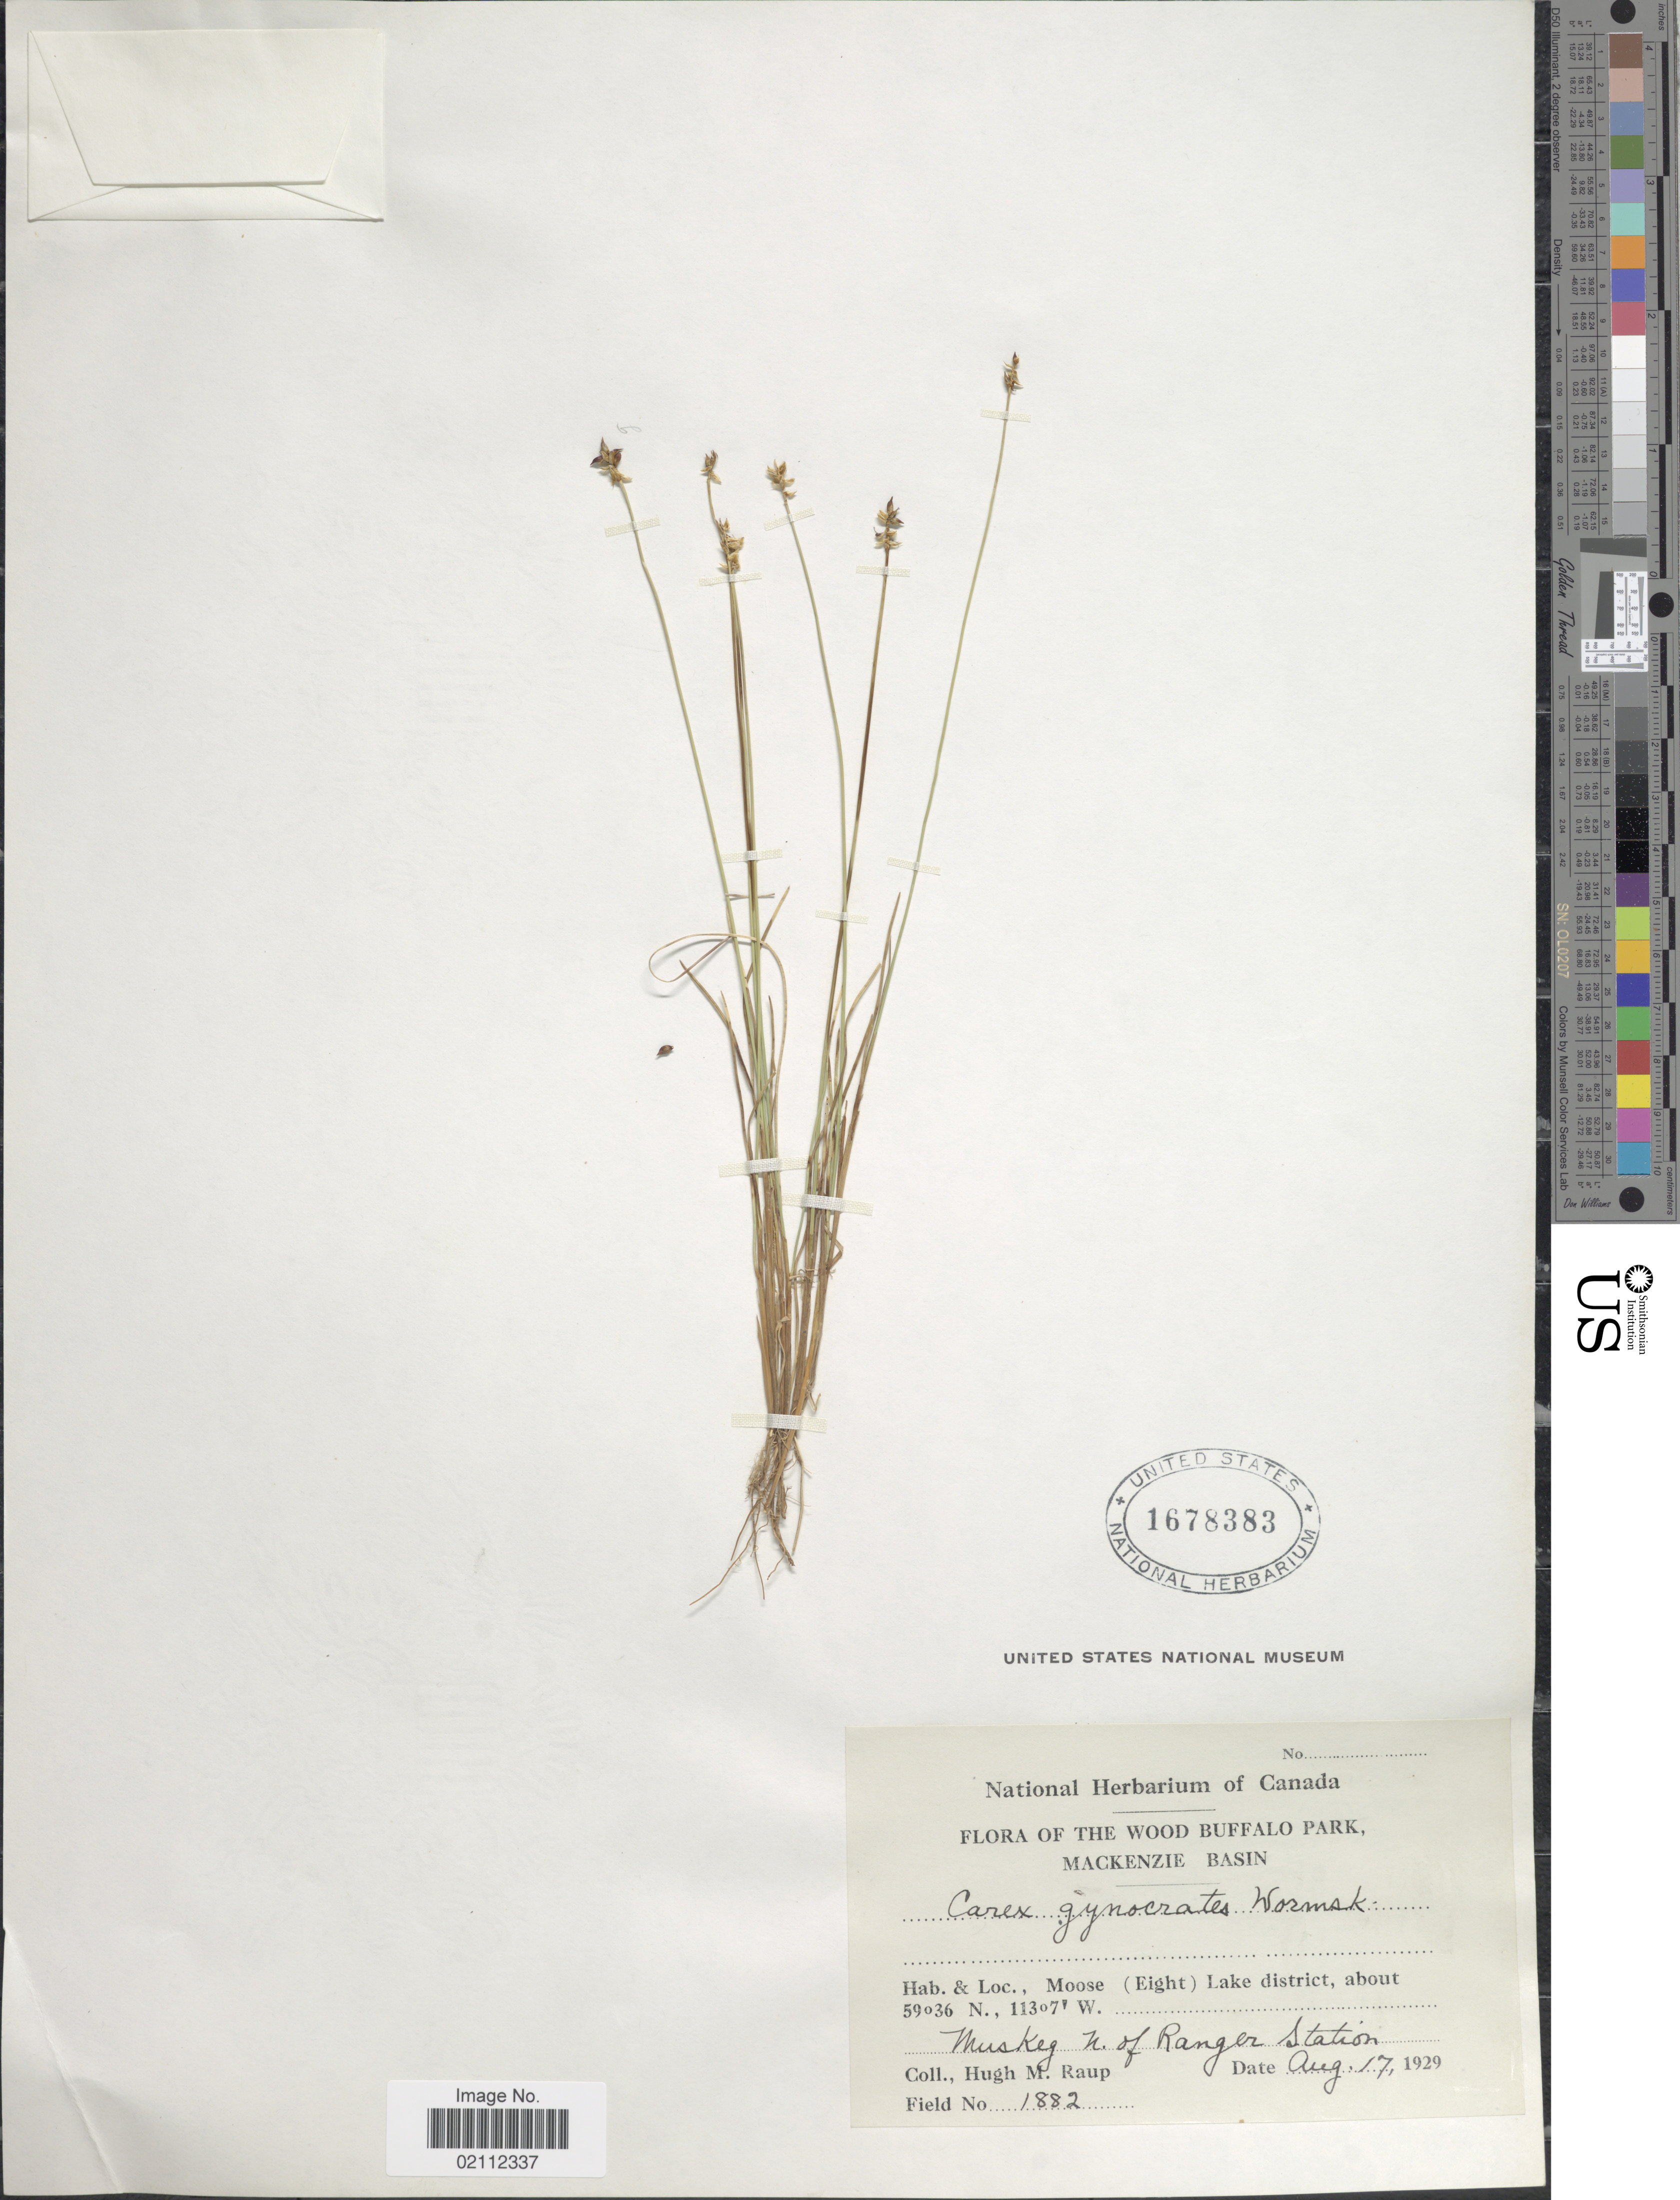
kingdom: Plantae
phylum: Tracheophyta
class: Liliopsida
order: Poales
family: Cyperaceae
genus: Carex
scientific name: Carex nardina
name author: (Hornem.) Fr.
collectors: H. Raup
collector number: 1882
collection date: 1929-08-17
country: Canada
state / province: Alberta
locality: Wood Buffalo Park. Mackenzie Basin. Moose (Eight) Lake district, Muskeg n. of Ranger station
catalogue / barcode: US 1678383